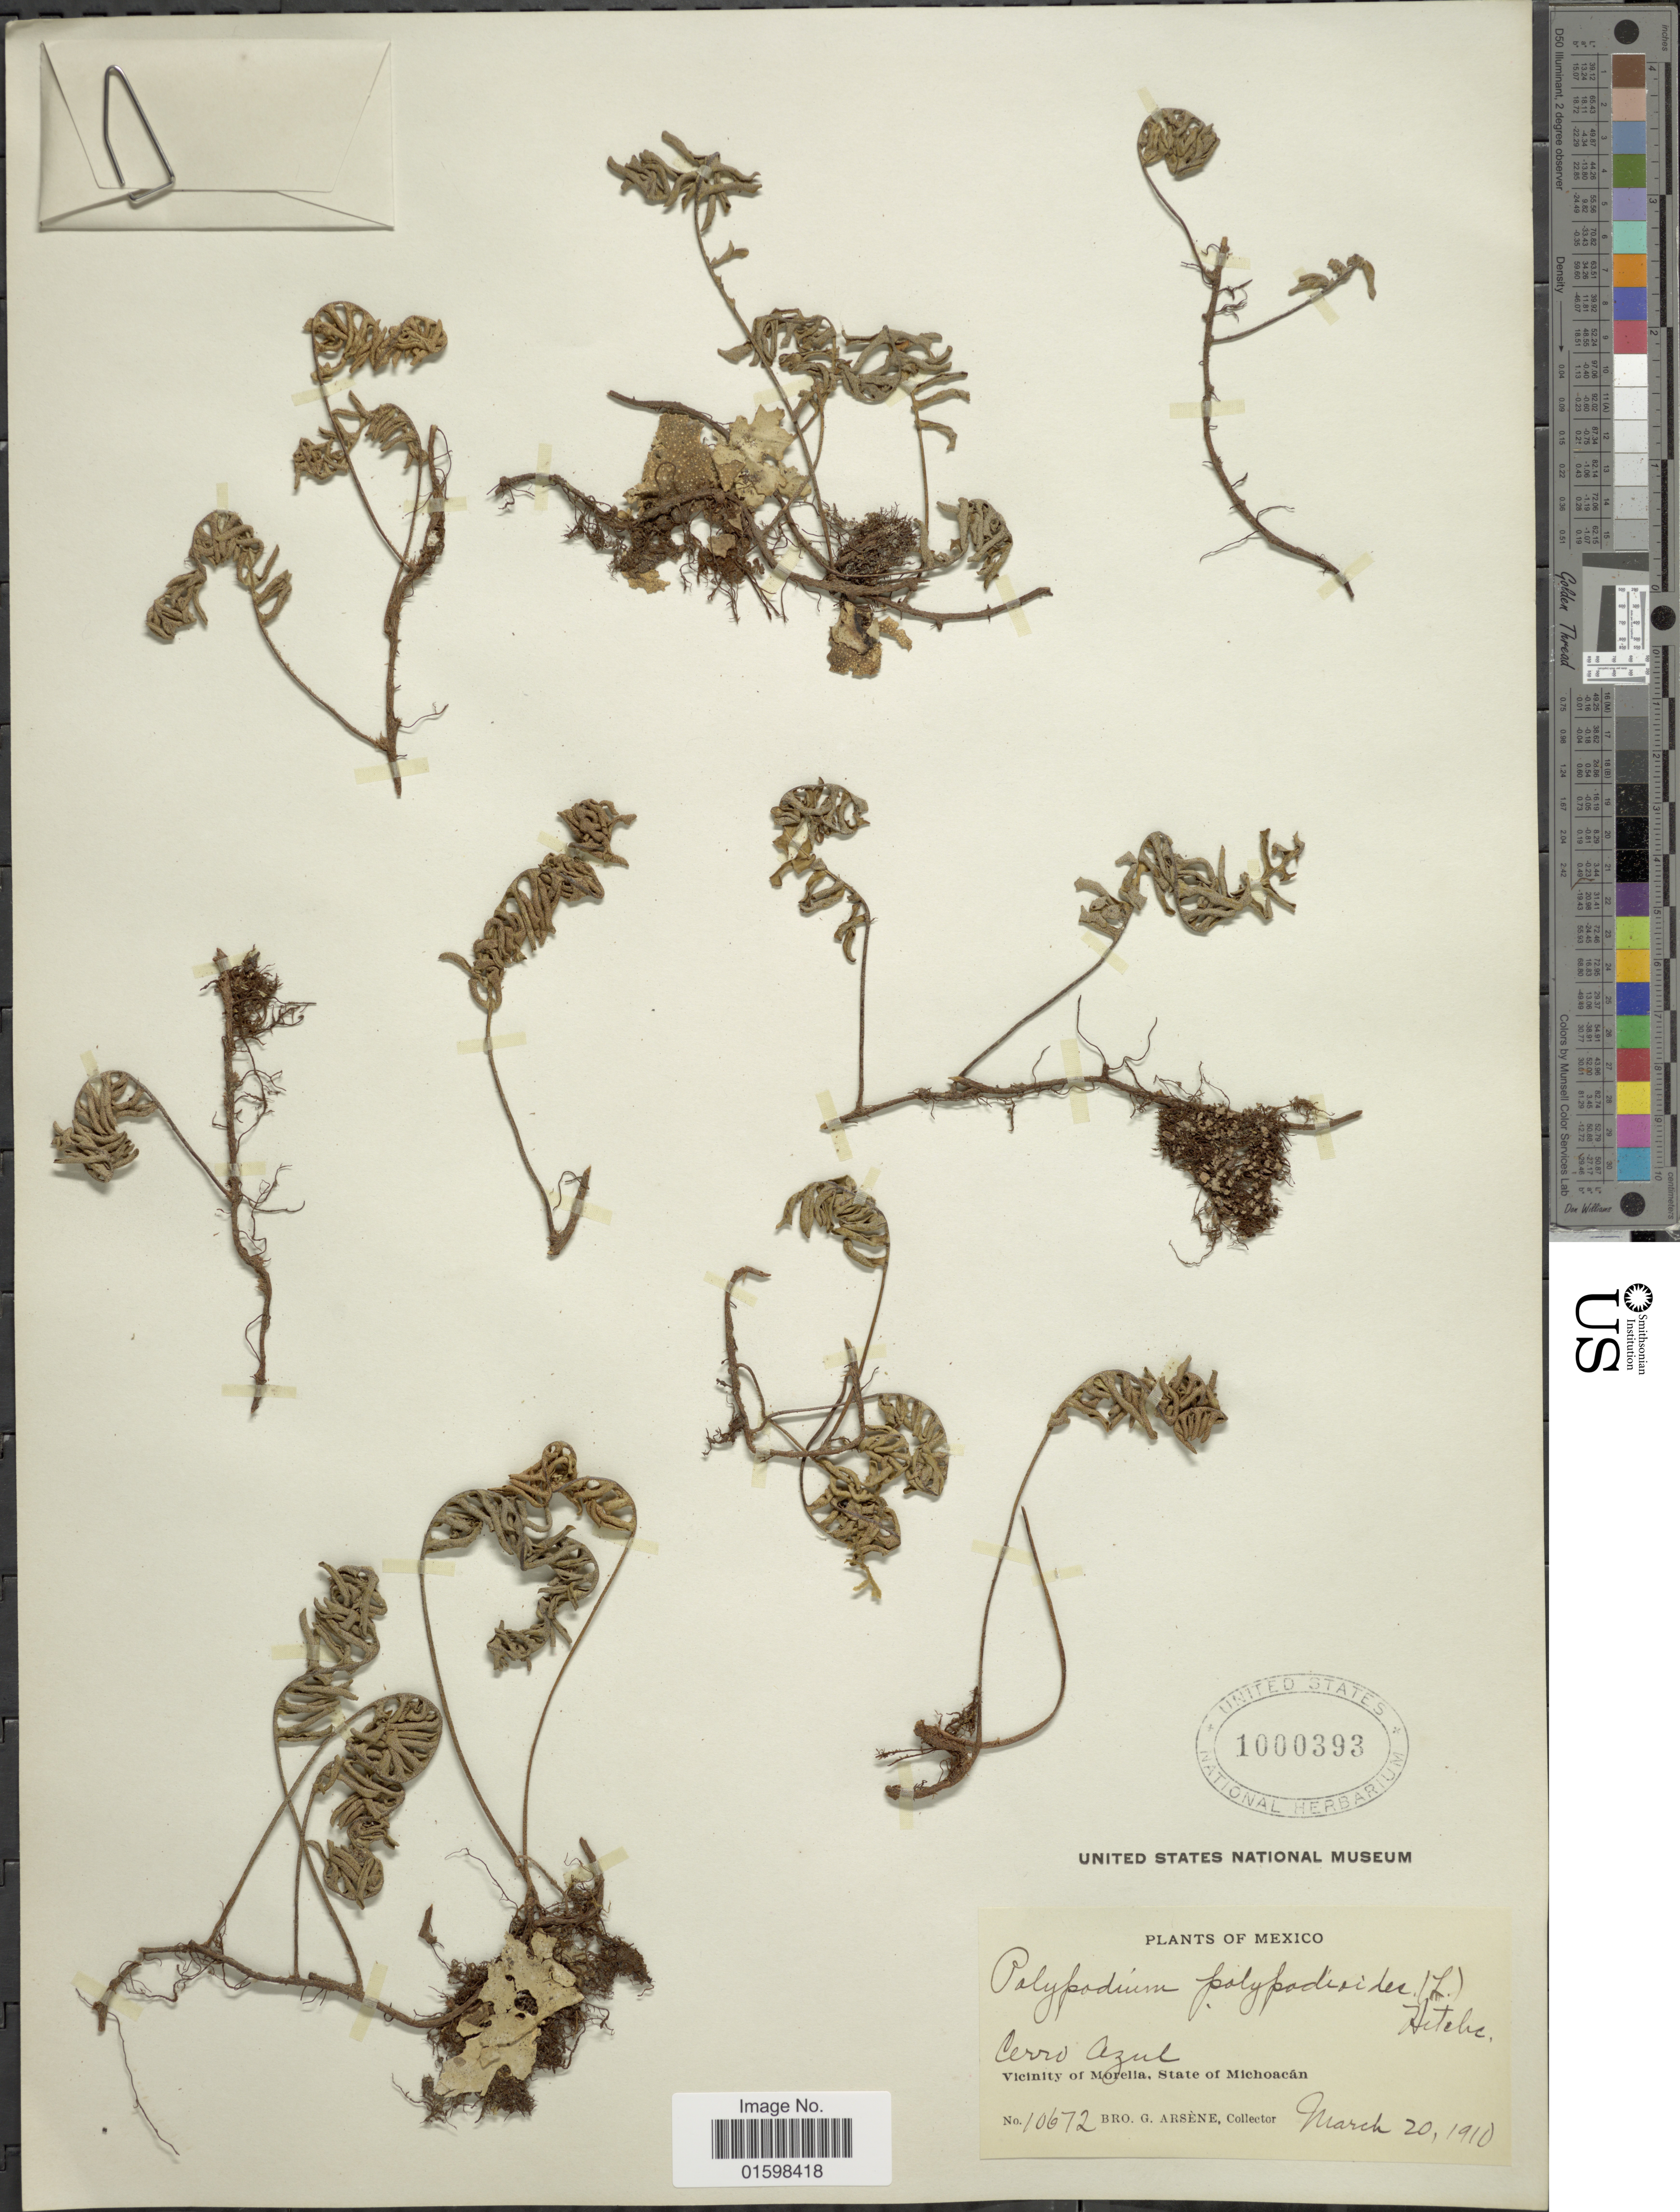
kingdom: Plantae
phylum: Tracheophyta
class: Polypodiopsida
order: Polypodiales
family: Polypodiaceae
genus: Pleopeltis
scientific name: Pleopeltis polypodioides var. michauxiana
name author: (Weath.) E.G. Andrews & Windham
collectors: Bro. G. Arsène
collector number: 10672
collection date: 1910-03-20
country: Mexico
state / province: Michoacán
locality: Cerro Azul. Vicinity of Morelia, State of Michoacan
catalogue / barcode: US 1000393